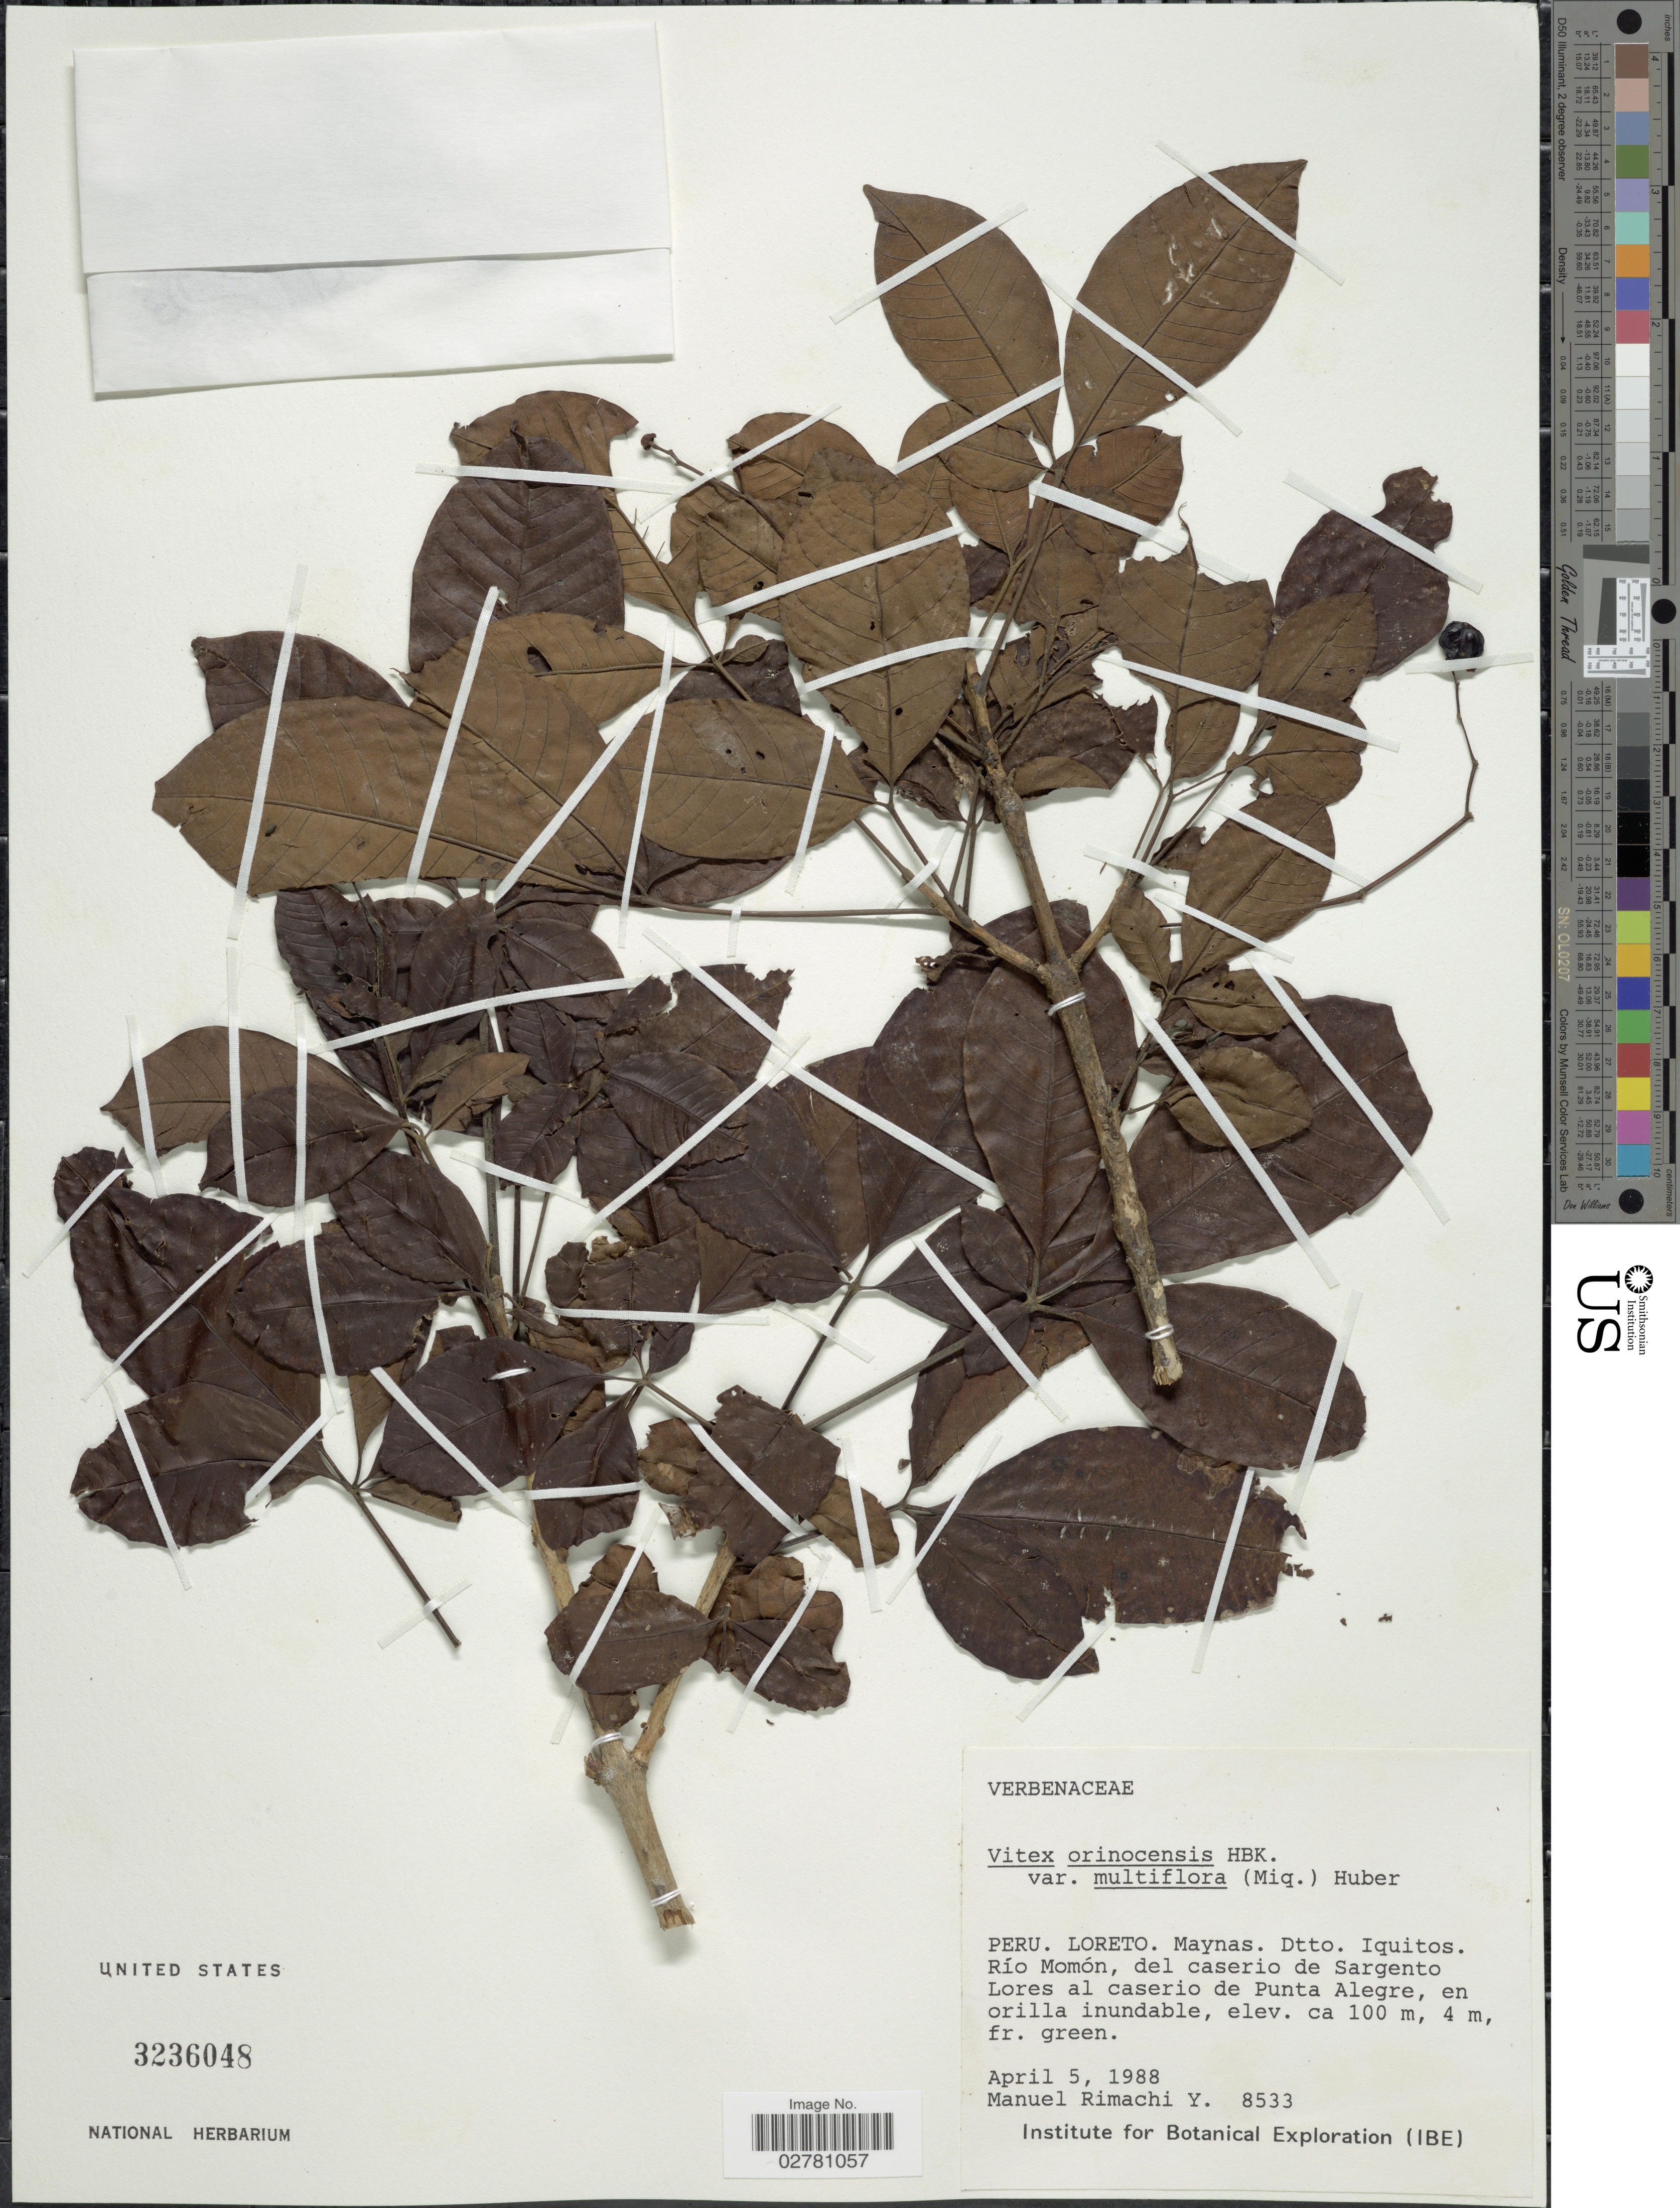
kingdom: Plantae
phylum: Tracheophyta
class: Magnoliopsida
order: Lamiales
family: Lamiaceae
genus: Vitex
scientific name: Vitex orinocensis var. multiflora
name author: (Miq.) Huber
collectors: M. Rimachi Y.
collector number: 8533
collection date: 1988-04-05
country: Peru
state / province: Loreto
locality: Maynas. Dtto. Iquitos. Río Momón, del caserio de Sargento Lores al caserio de Punta Alegre, en orilla inundable.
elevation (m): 100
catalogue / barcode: US 3236048